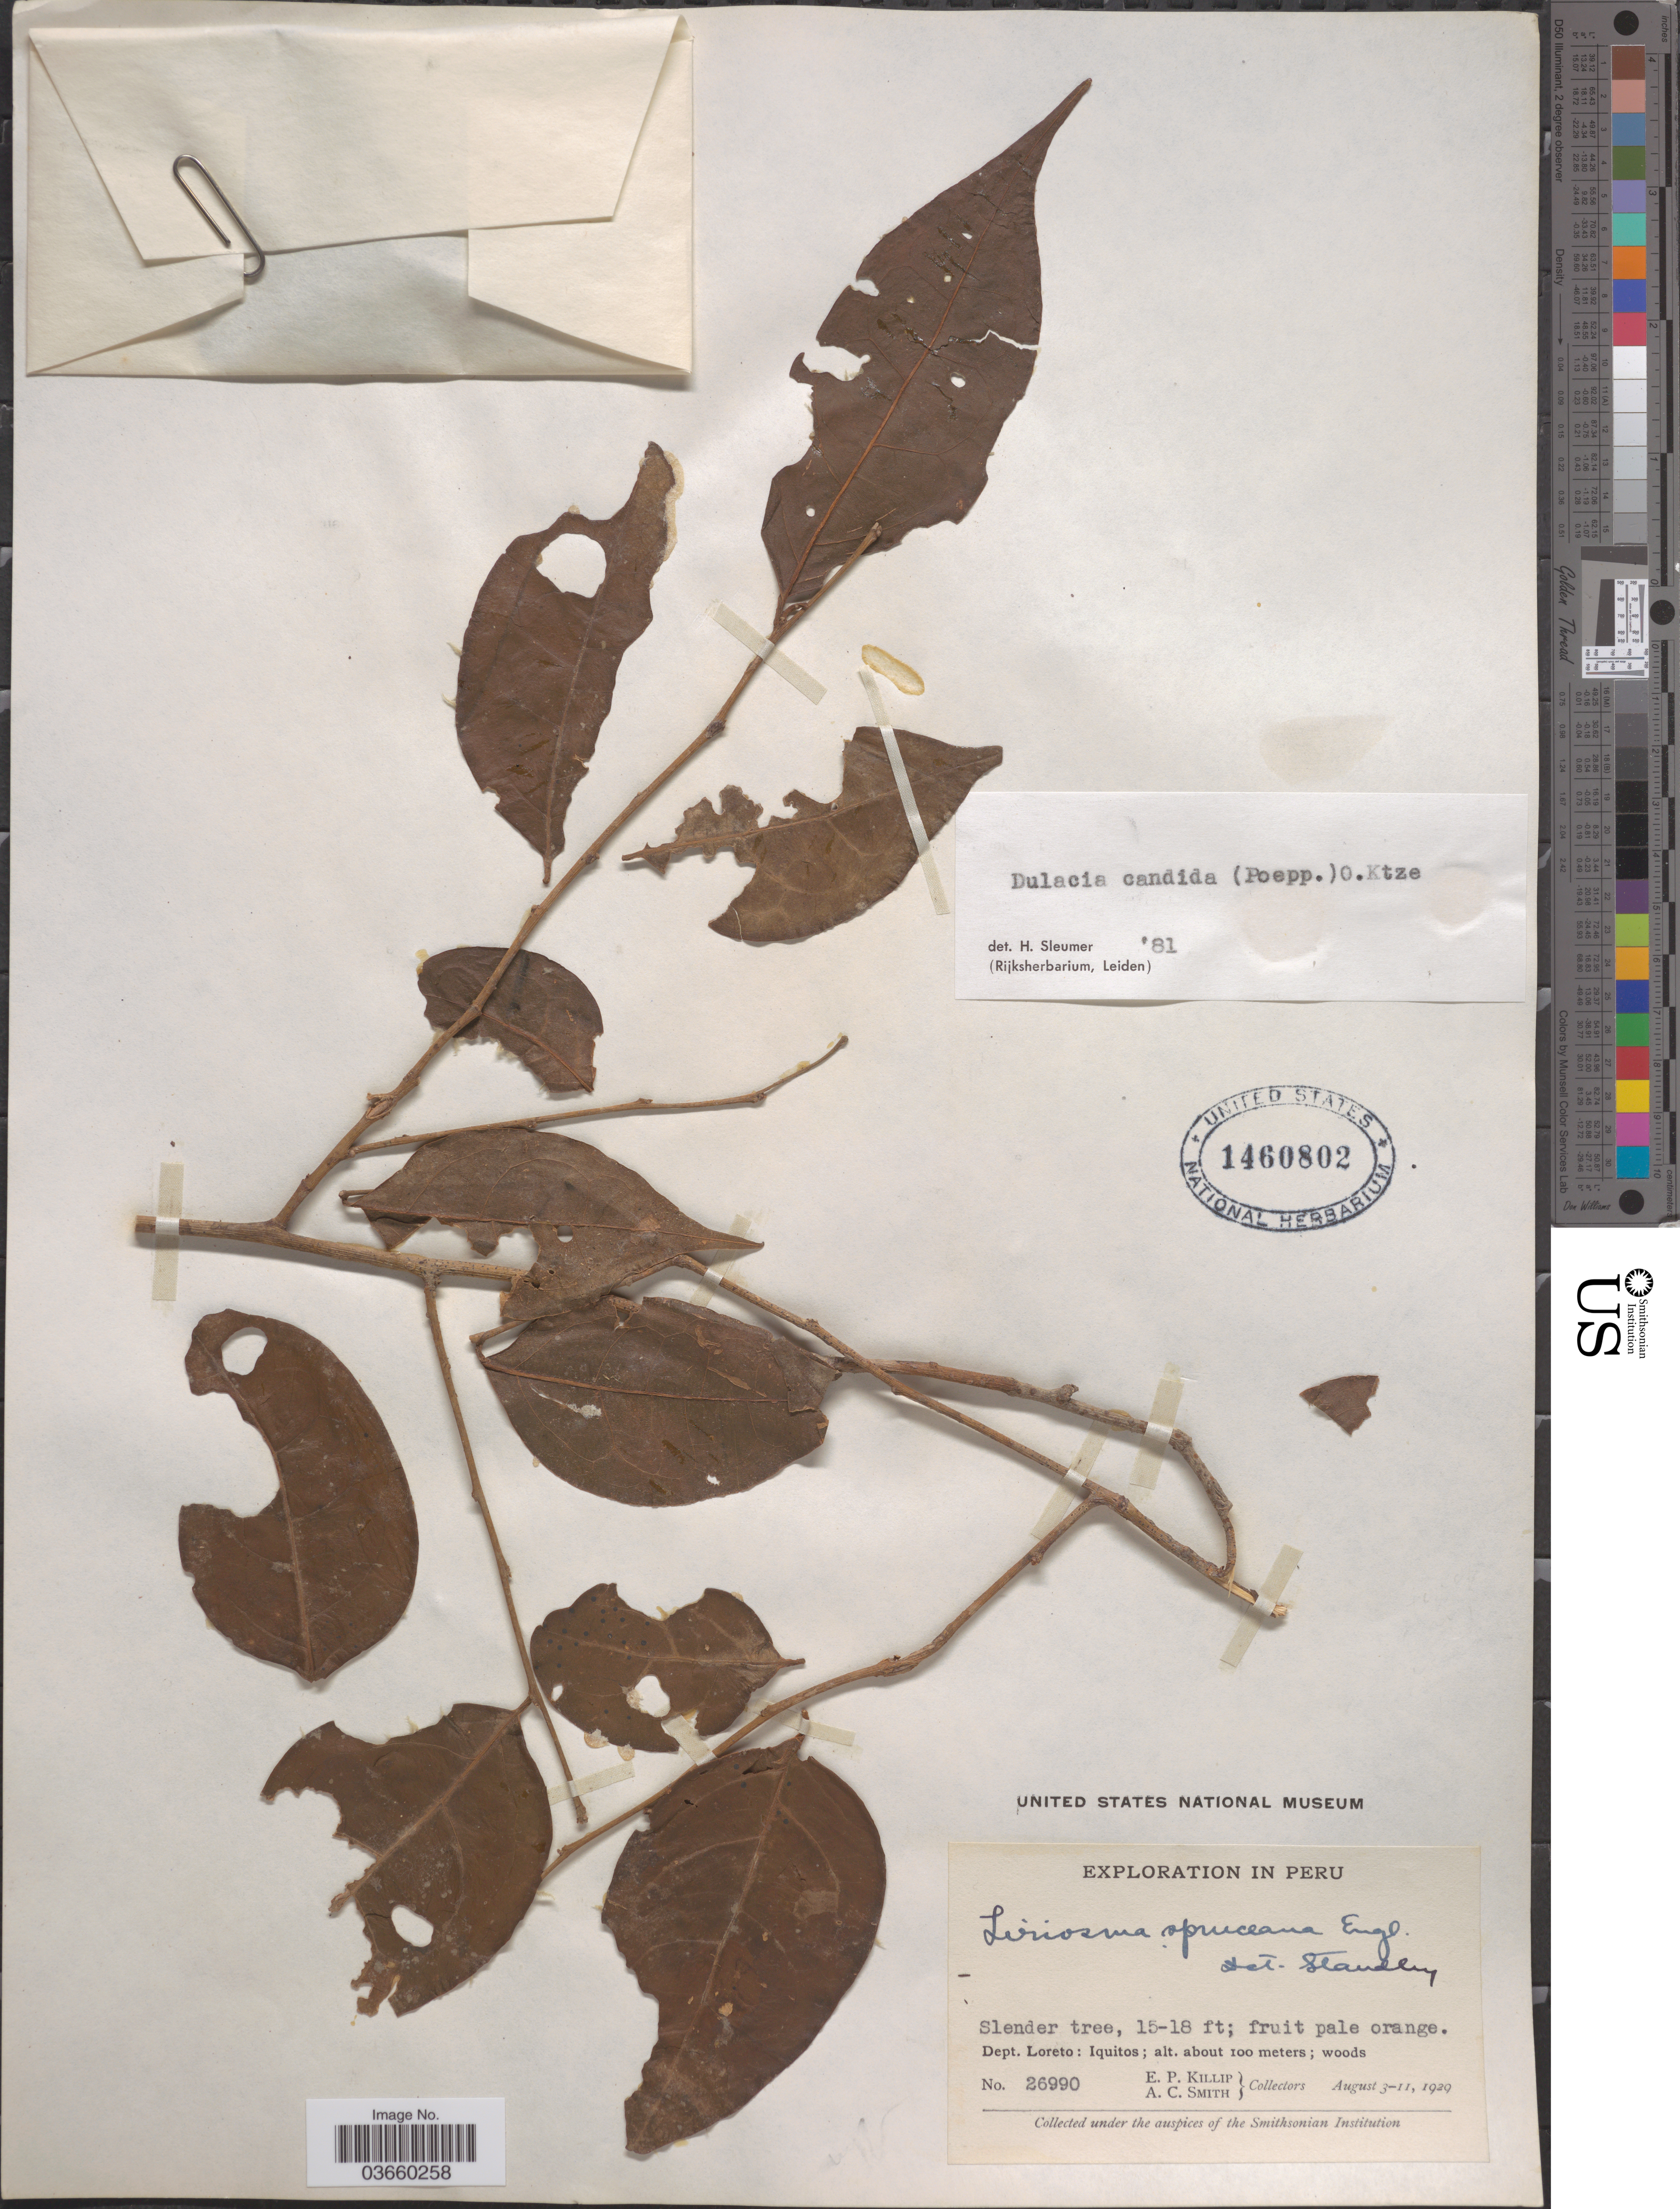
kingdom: Plantae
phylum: Tracheophyta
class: Magnoliopsida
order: Santalales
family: Olacaceae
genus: Dulacia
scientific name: Dulacia candida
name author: (Poepp.) Kuntze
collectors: E. P. Killip & A. C. Smith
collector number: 26990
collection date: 1929-08-03/1929-08-11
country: Peru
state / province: Loreto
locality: Dept. Loreto: Iquitos.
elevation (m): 100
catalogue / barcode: US 1460802